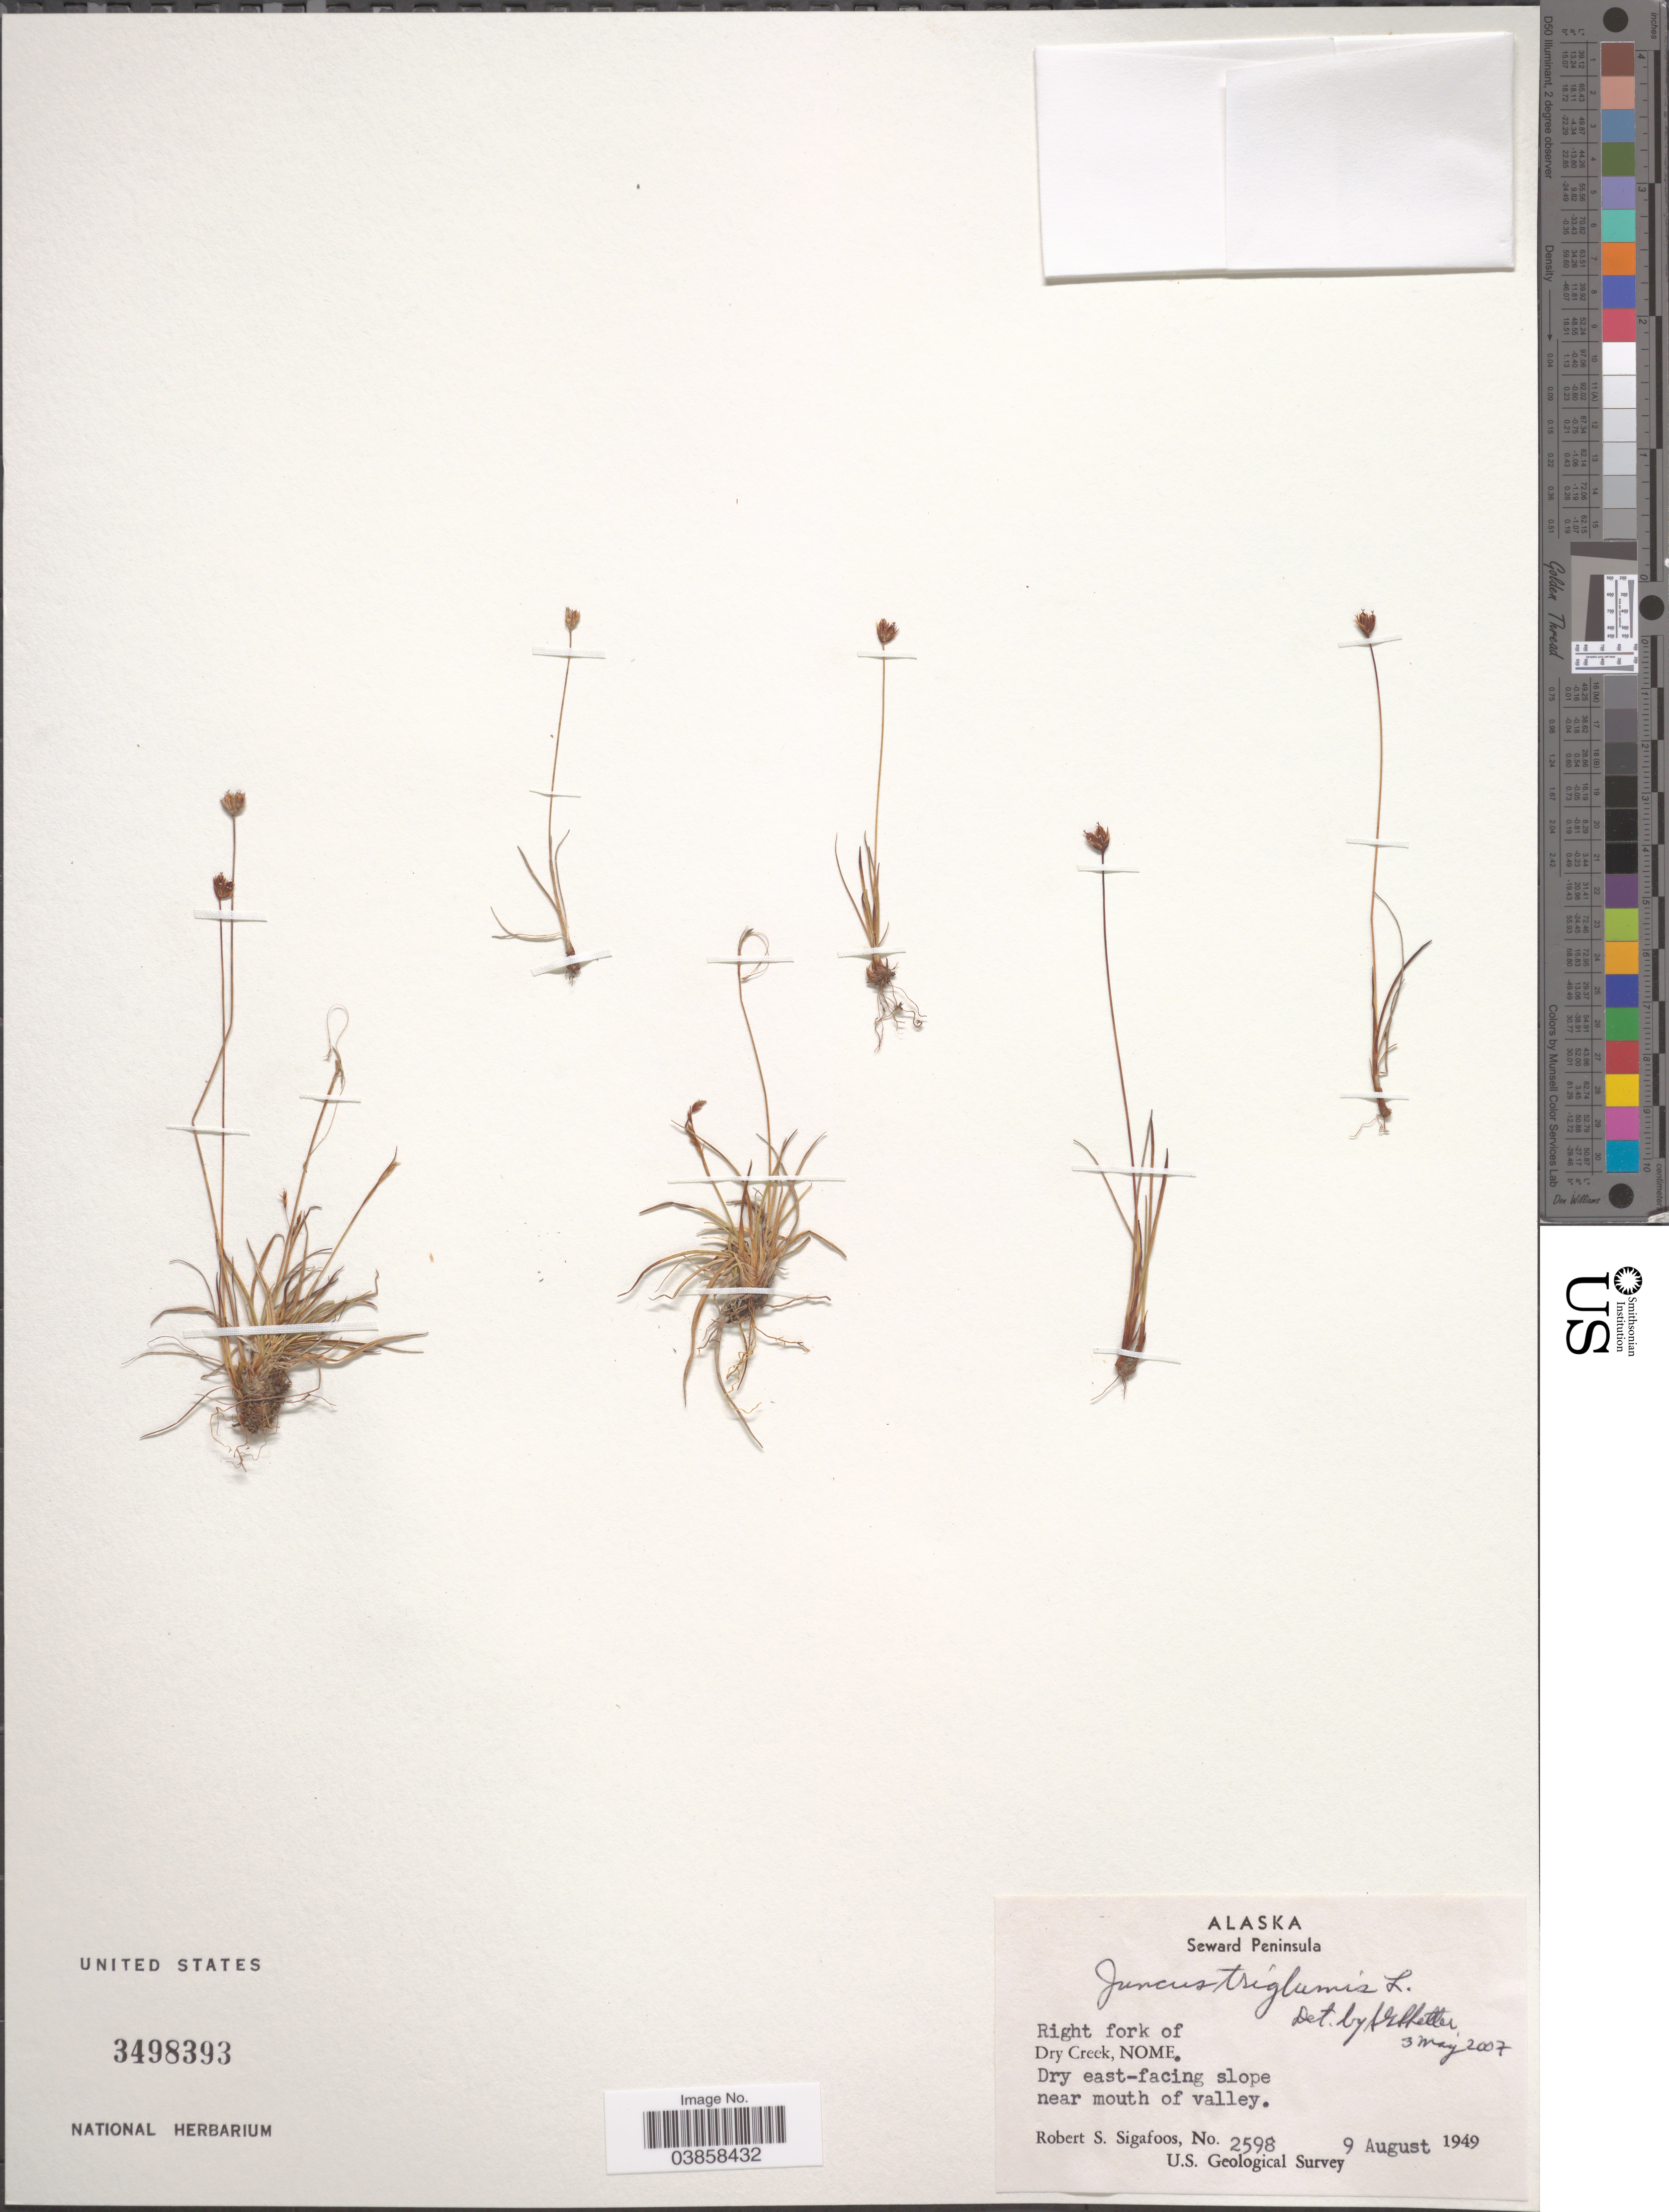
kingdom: Plantae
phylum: Tracheophyta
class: Liliopsida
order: Poales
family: Juncaceae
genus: Juncus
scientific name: Juncus triglumis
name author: L.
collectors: R. Sigafoos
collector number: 2598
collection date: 1949-08-09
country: United States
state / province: Alaska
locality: Seward Peninsula. Right fork of Dry Creek, Nome. Dry east-facing slope near mouth of valley.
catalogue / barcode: US 3498393